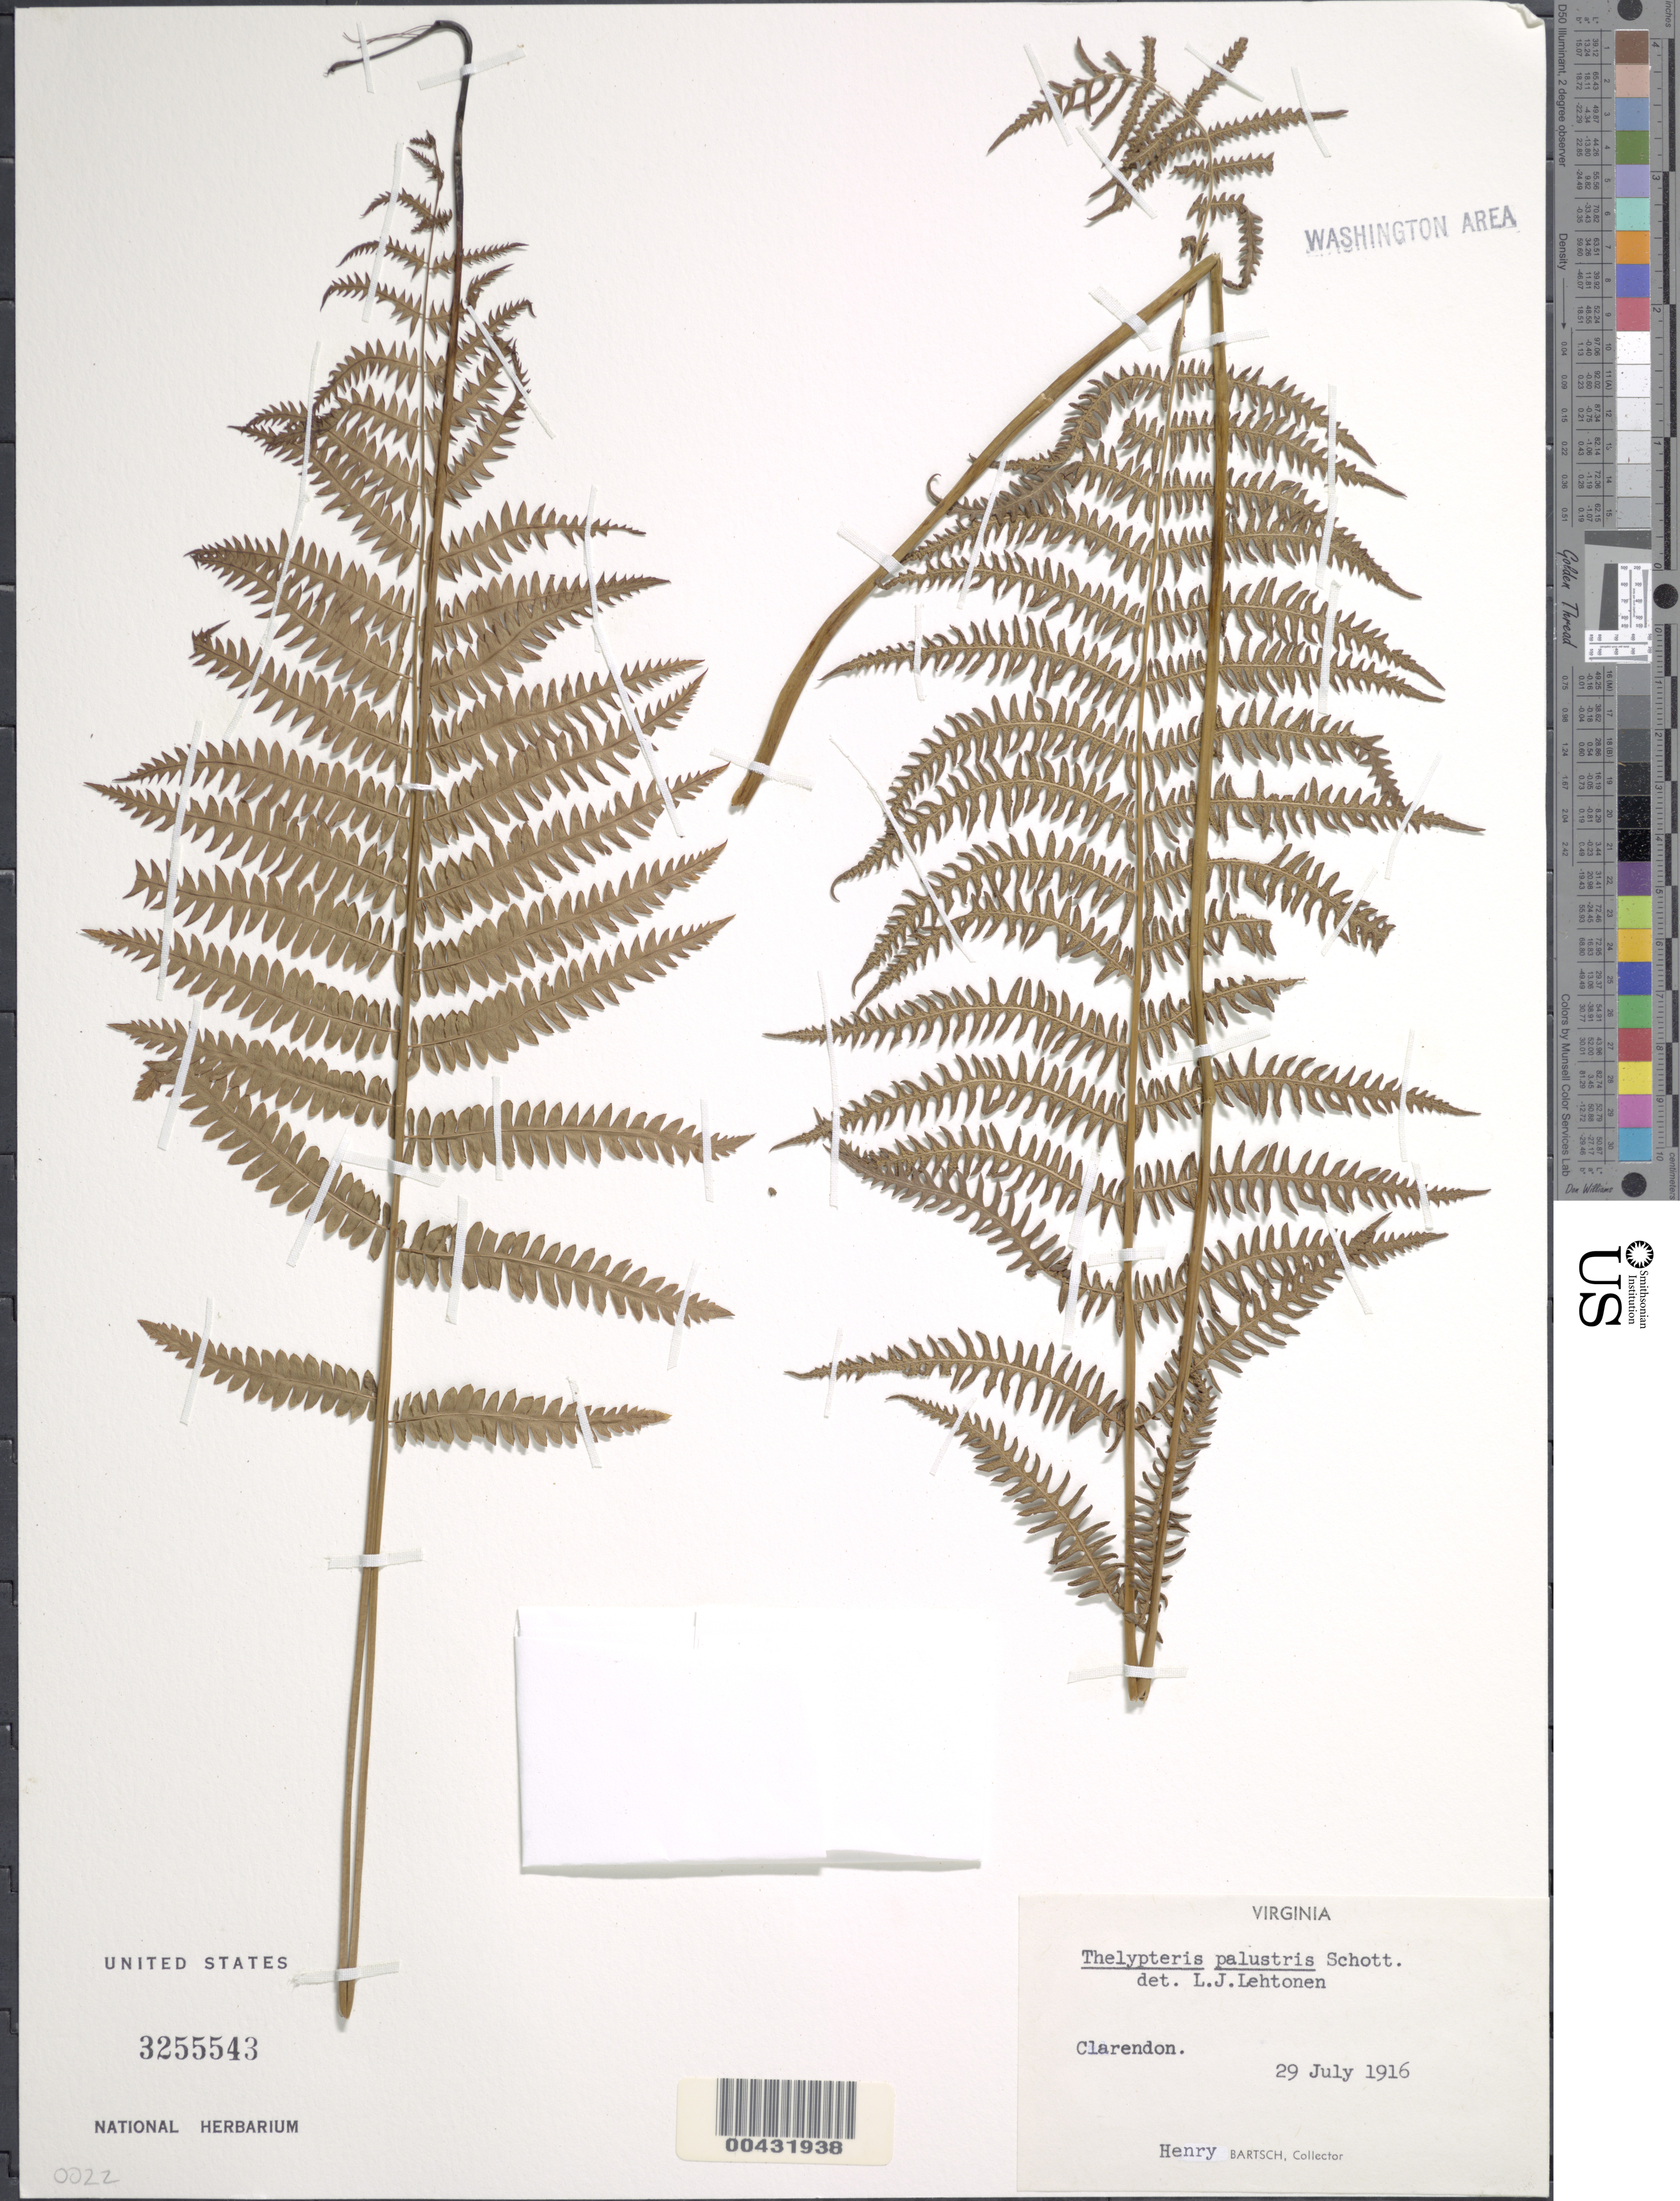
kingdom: Plantae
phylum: Tracheophyta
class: Polypodiopsida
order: Polypodiales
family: Thelypteridaceae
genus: Thelypteris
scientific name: Thelypteris palustris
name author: (Salisb.) Schott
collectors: P. Bartsch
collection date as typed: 29 Jul 1916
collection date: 1916-07-29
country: United States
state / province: Virginia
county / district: Arlington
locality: Clarendon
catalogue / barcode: US 3255543